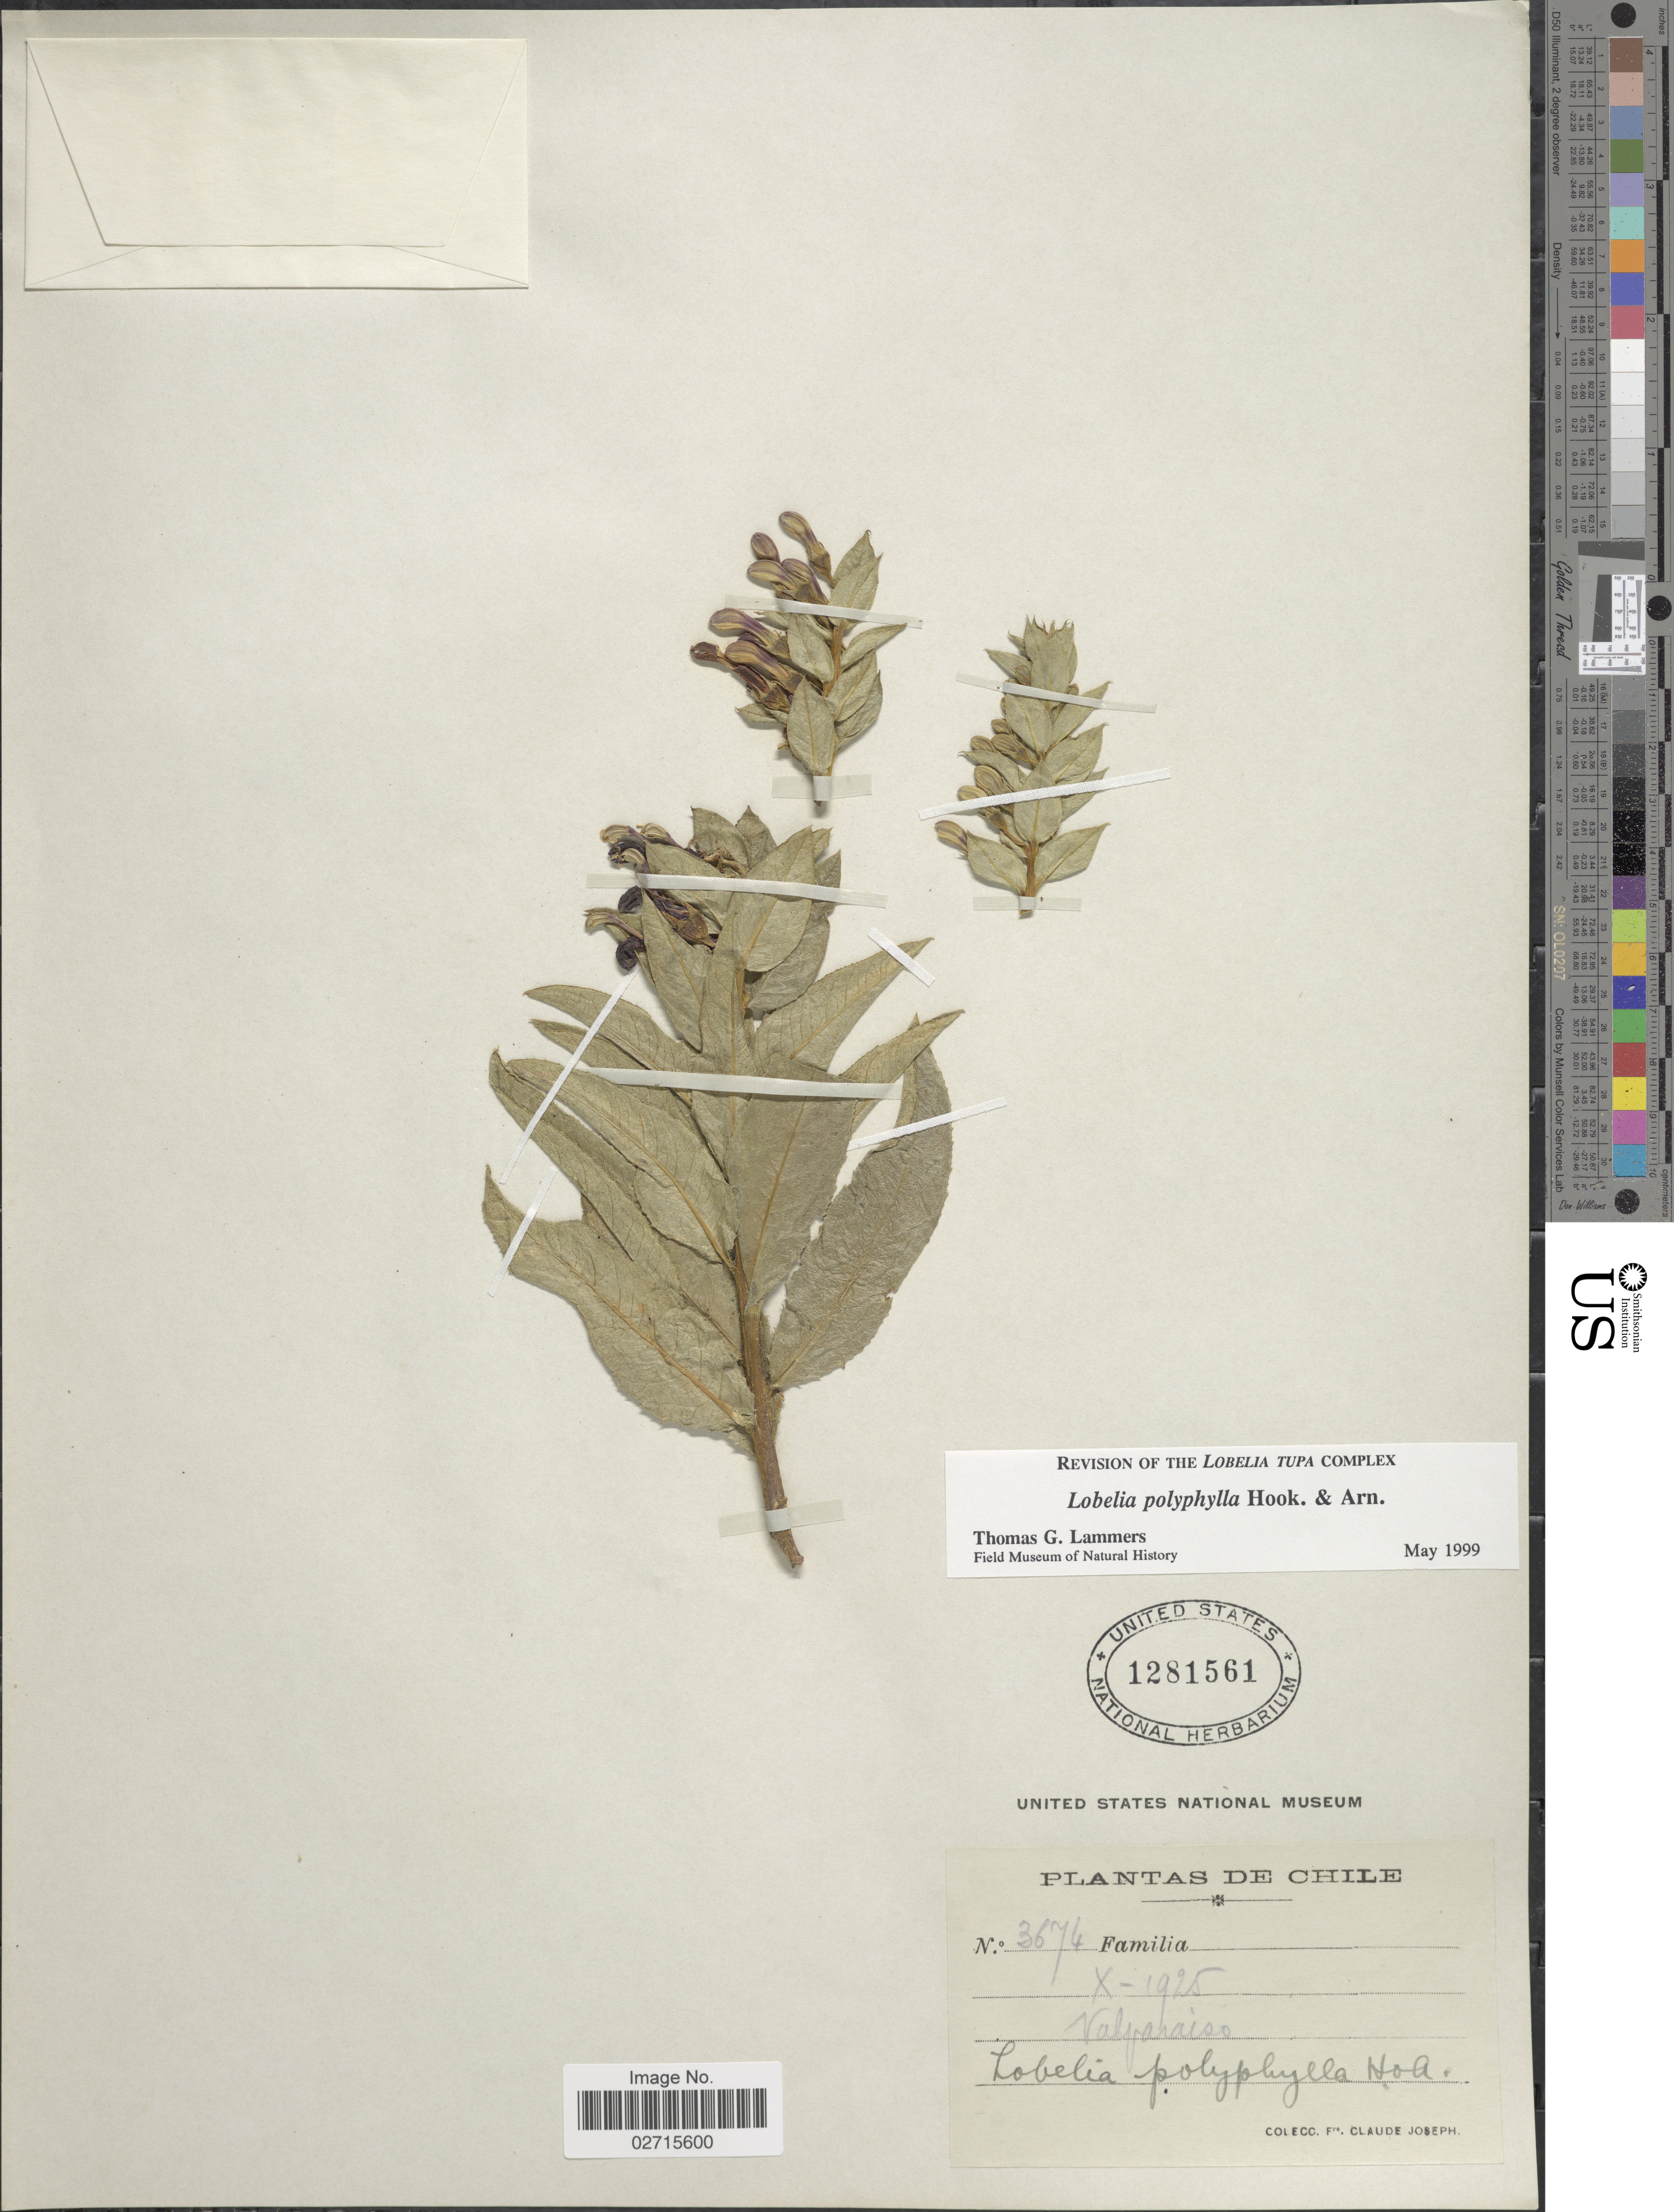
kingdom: Plantae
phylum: Tracheophyta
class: Magnoliopsida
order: Asterales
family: Campanulaceae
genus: Lobelia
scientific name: Lobelia polyphylla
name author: Hook. & Arn.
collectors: Bro. Claude-Joseph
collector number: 3674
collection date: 1925-10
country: Chile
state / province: Valparaíso (V)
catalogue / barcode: US 1281561